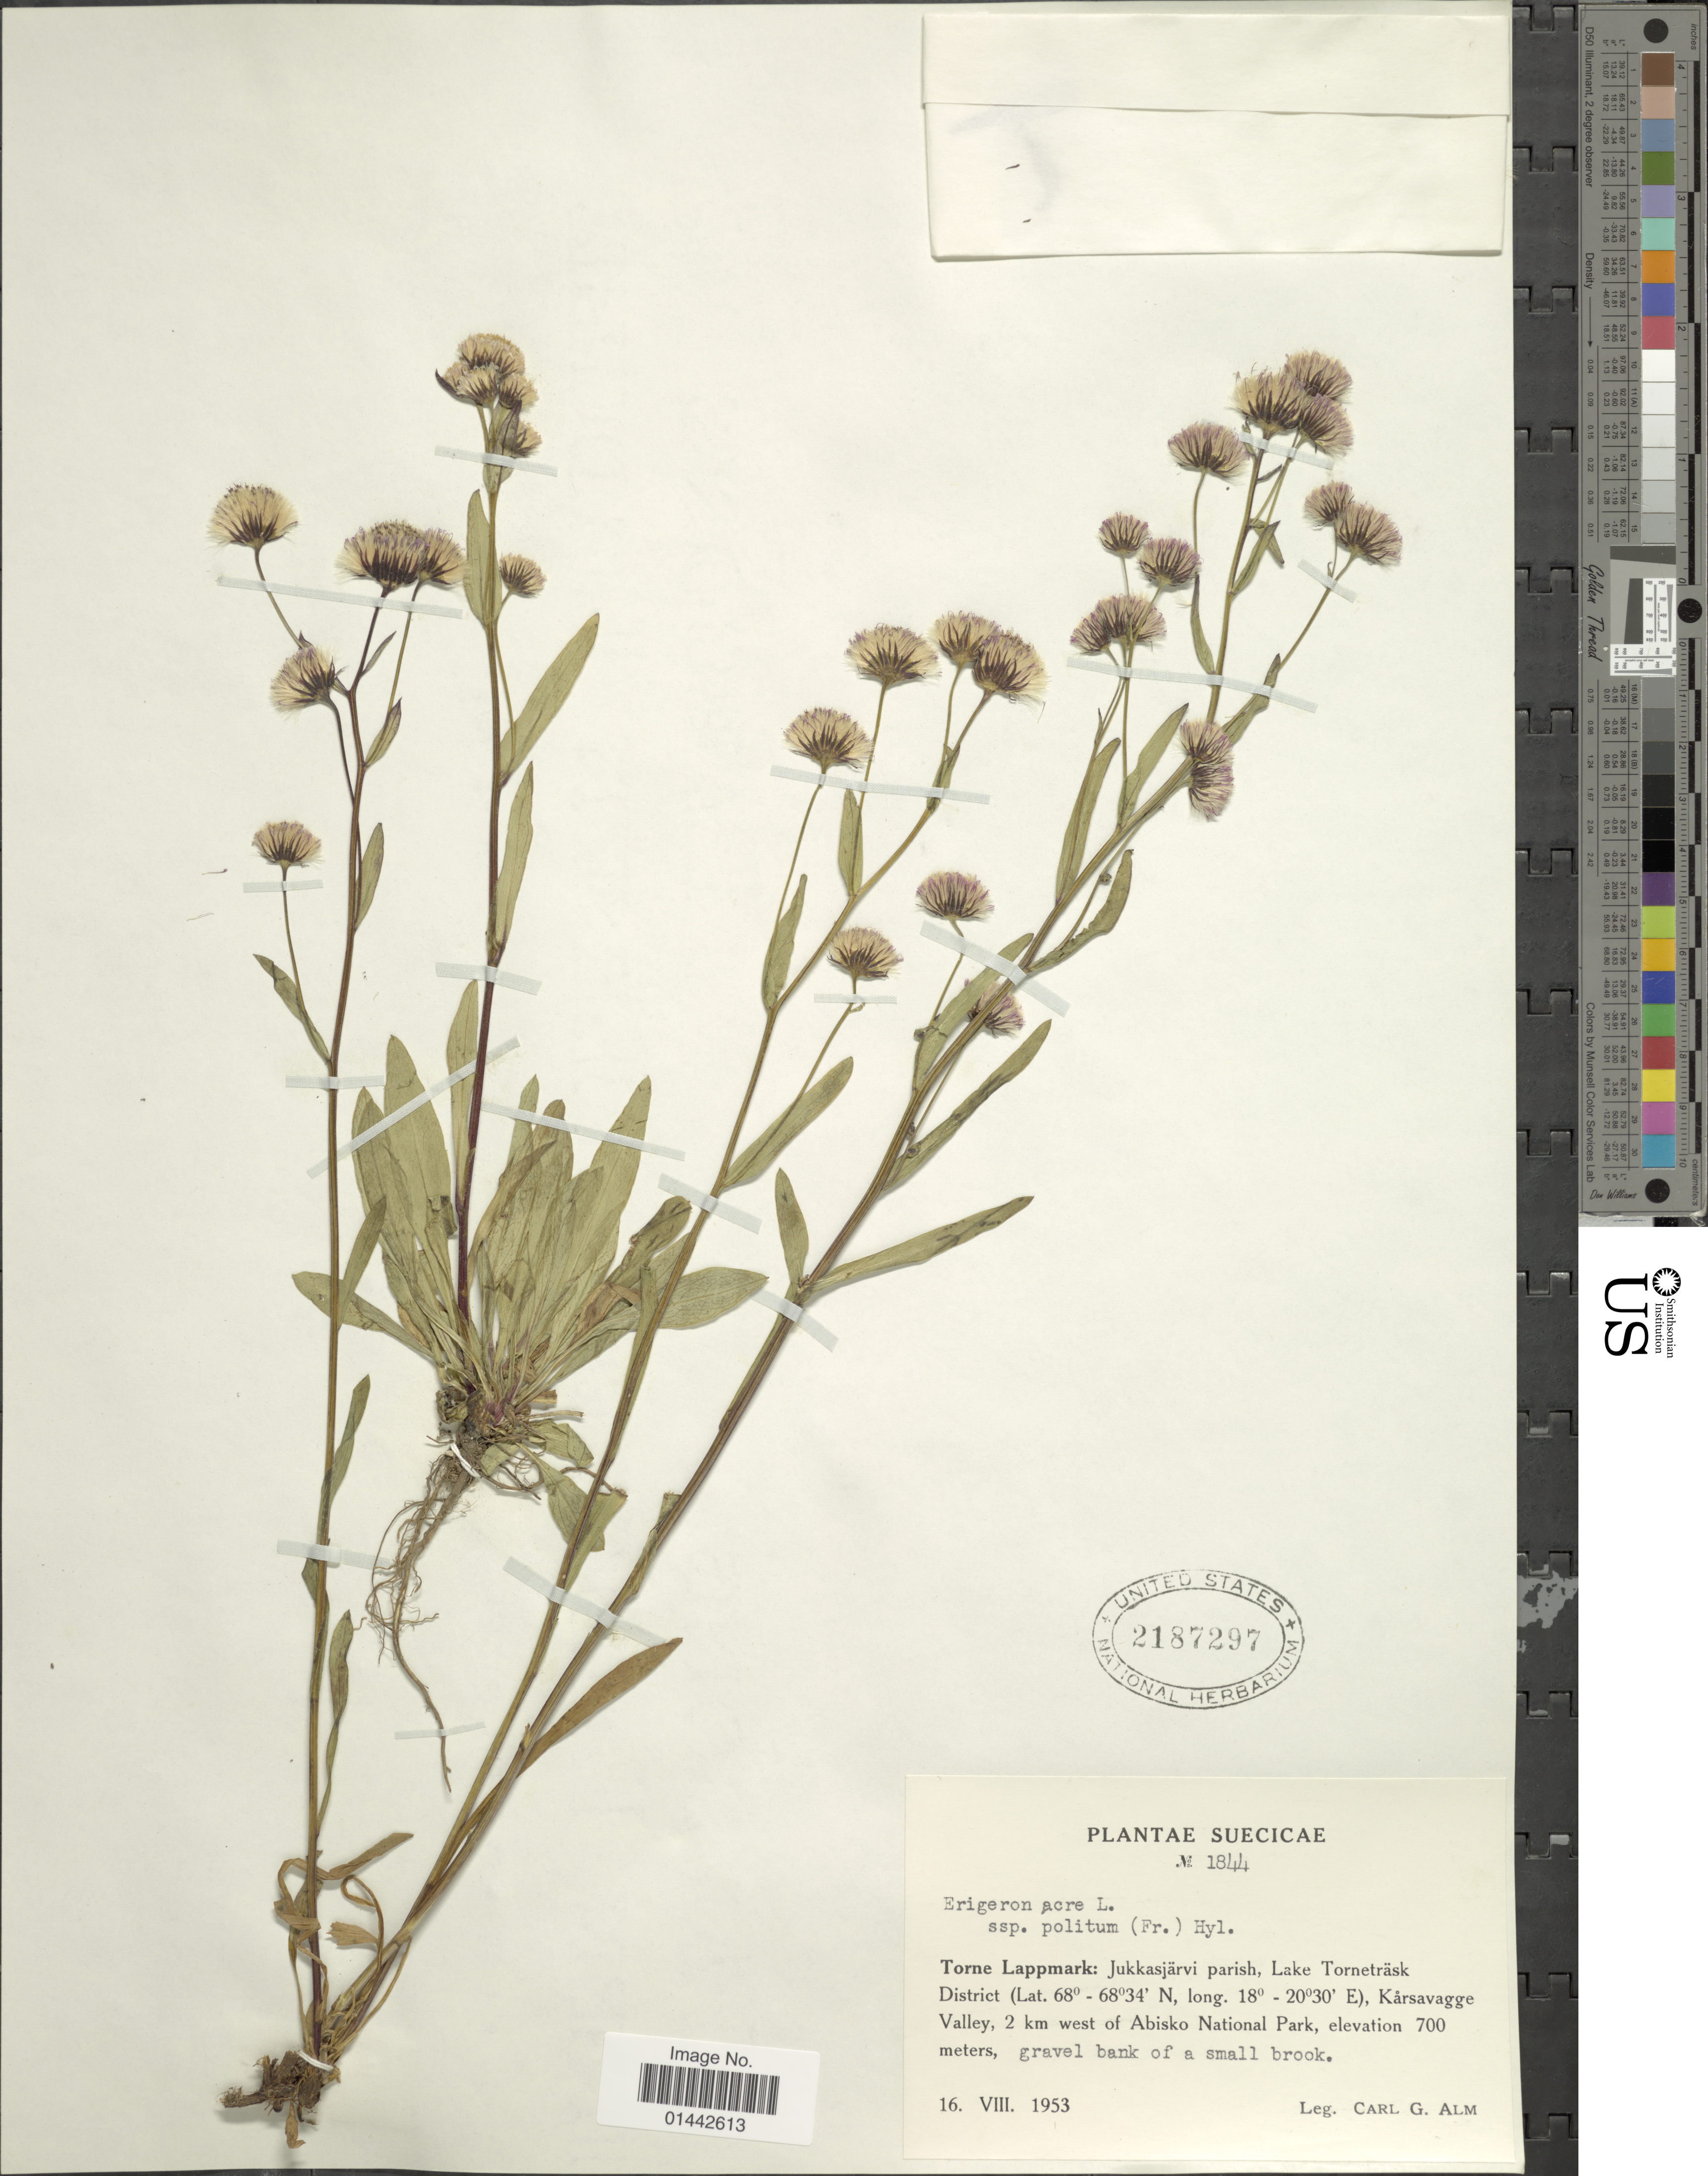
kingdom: Plantae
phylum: Tracheophyta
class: Magnoliopsida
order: Asterales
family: Asteraceae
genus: Erigeron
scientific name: Erigeron acris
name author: L.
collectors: C. G. Alm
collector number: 1844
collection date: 1953-08-16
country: Sweden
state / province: Norrbotten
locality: Torne Lappmark: Jukkasjärvi parish, Lake Torneträsk District, Karsavagge Valley, 2 km west of Abisko National Park.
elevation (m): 700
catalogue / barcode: US 2187297